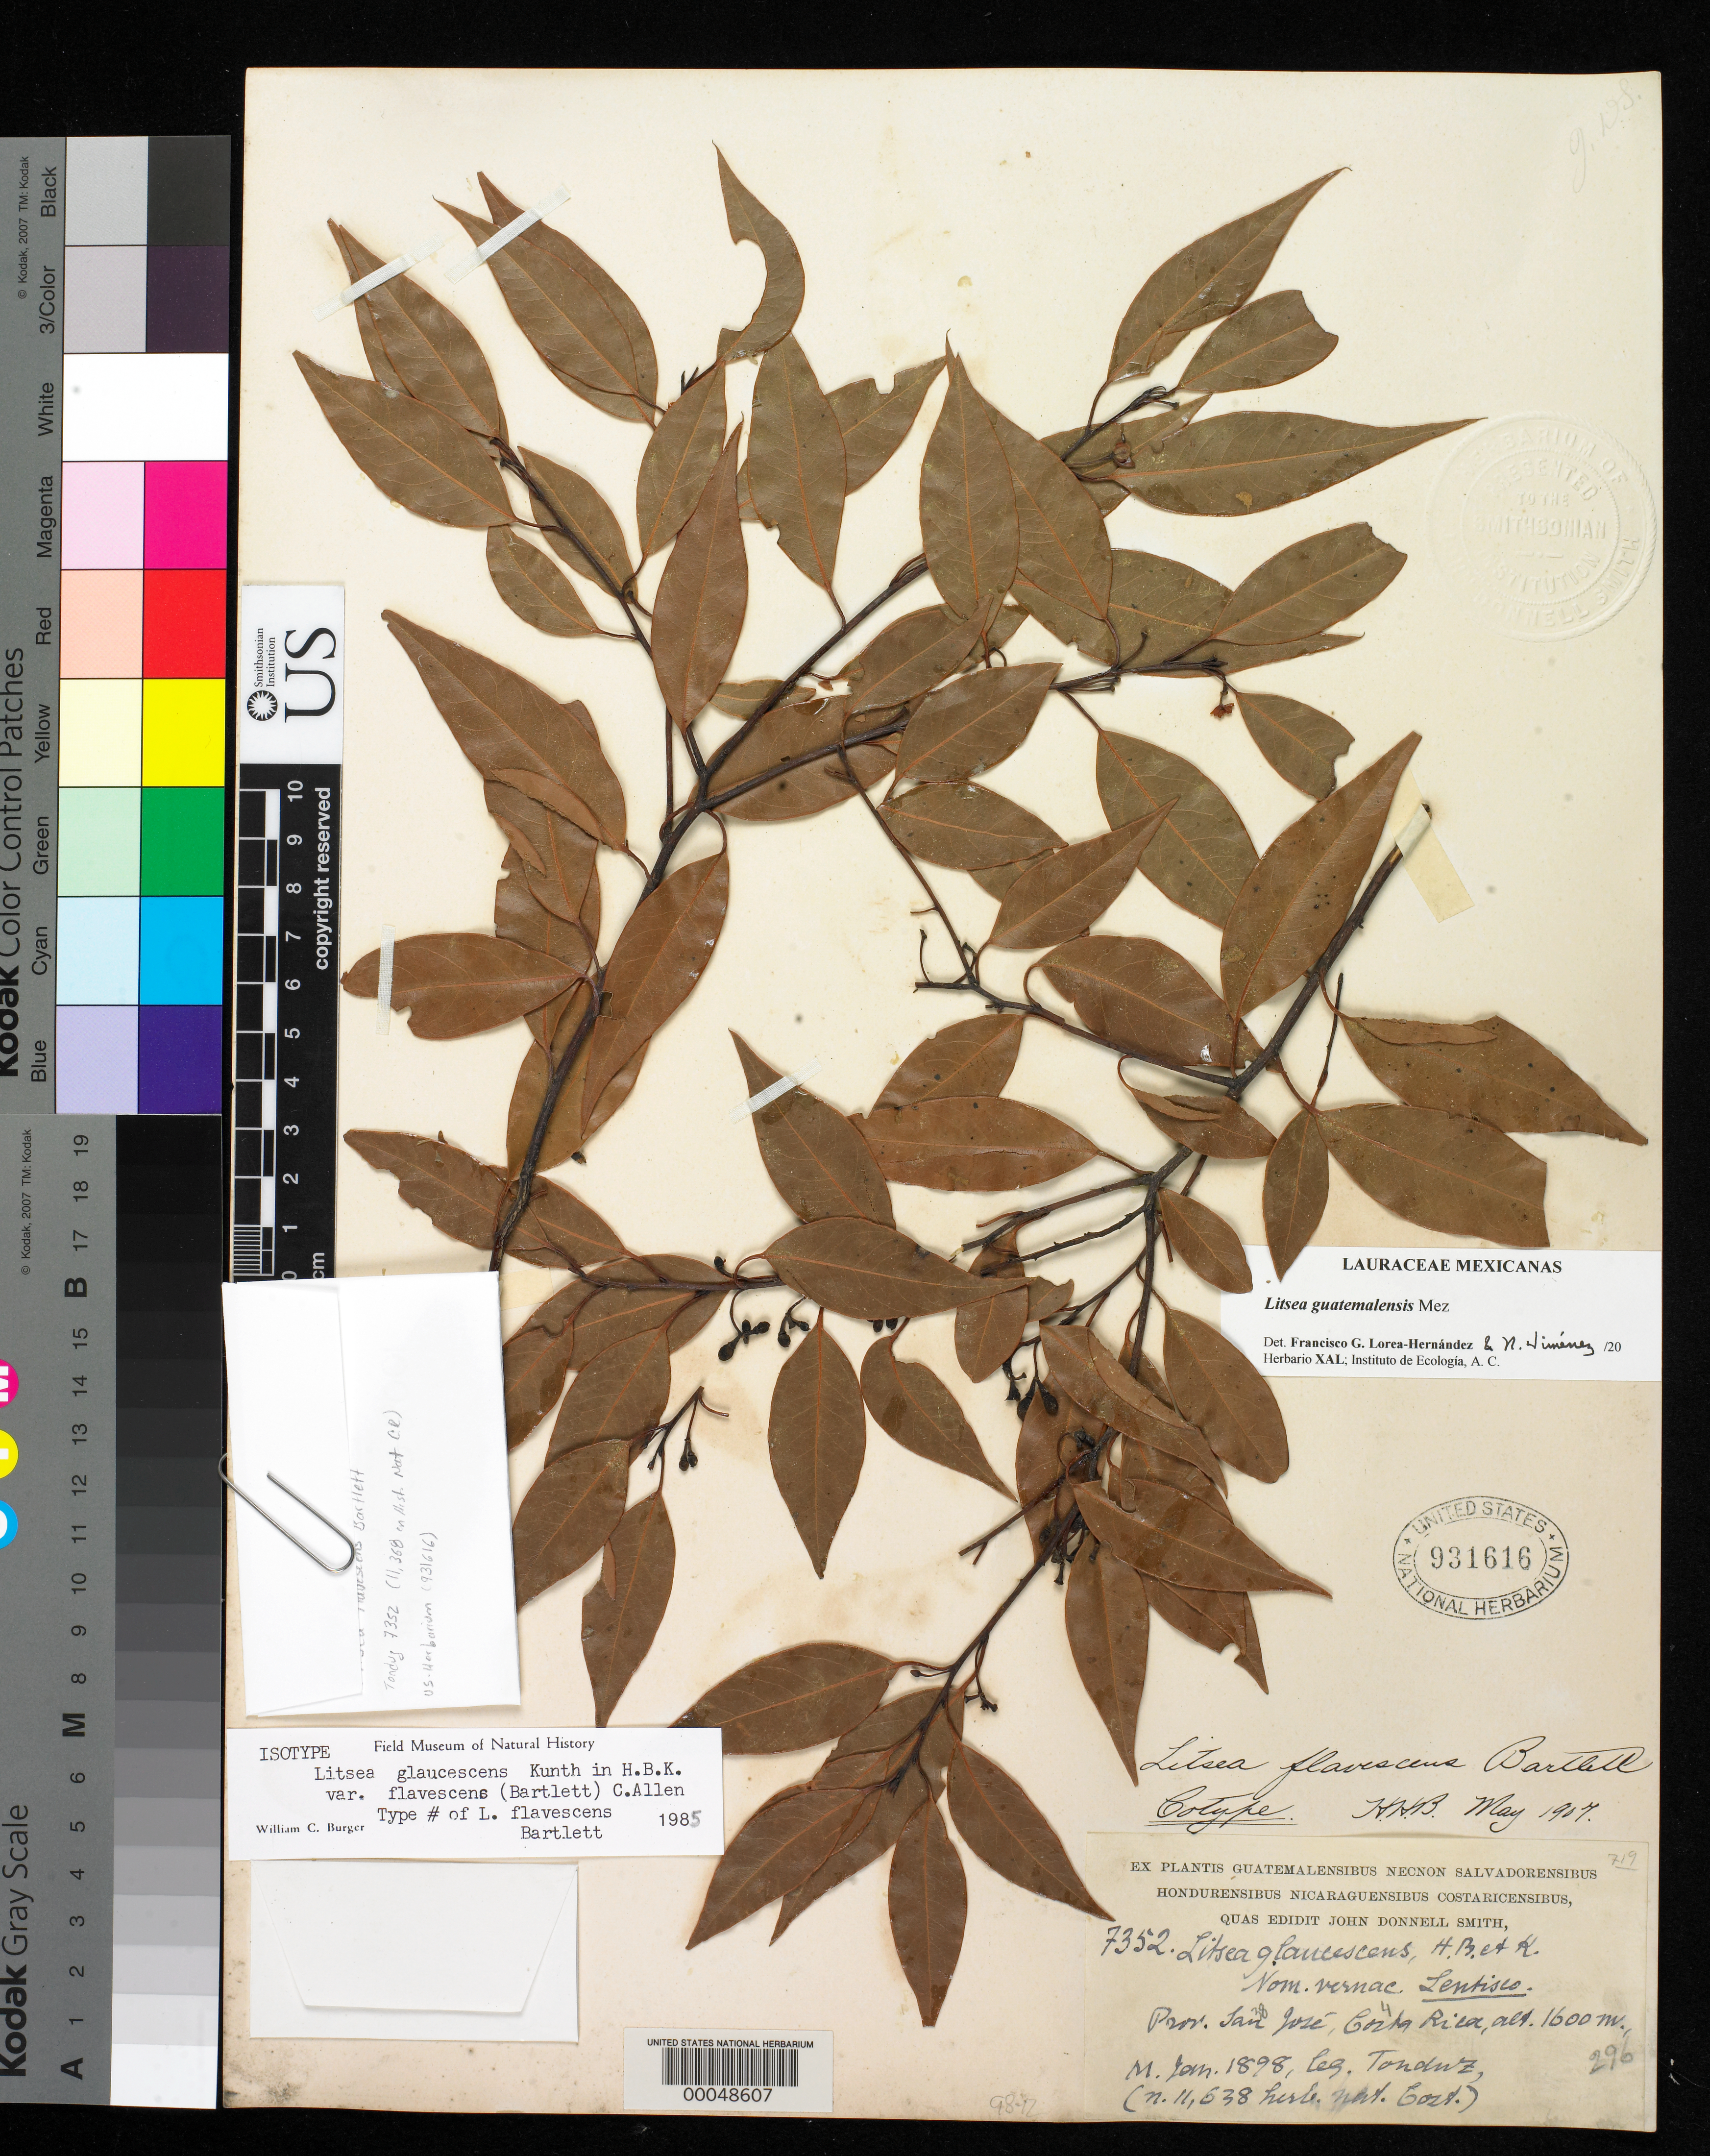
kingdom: Plantae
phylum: Tracheophyta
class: Magnoliopsida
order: Laurales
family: Lauraceae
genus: Litsea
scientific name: Litsea flavescens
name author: Bartlett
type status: Isotype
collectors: A. Tonduz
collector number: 11638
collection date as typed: Jan 1898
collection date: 1898-01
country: Costa Rica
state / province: San José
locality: Near Santa Maria de Dota.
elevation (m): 1600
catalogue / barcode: US 931616